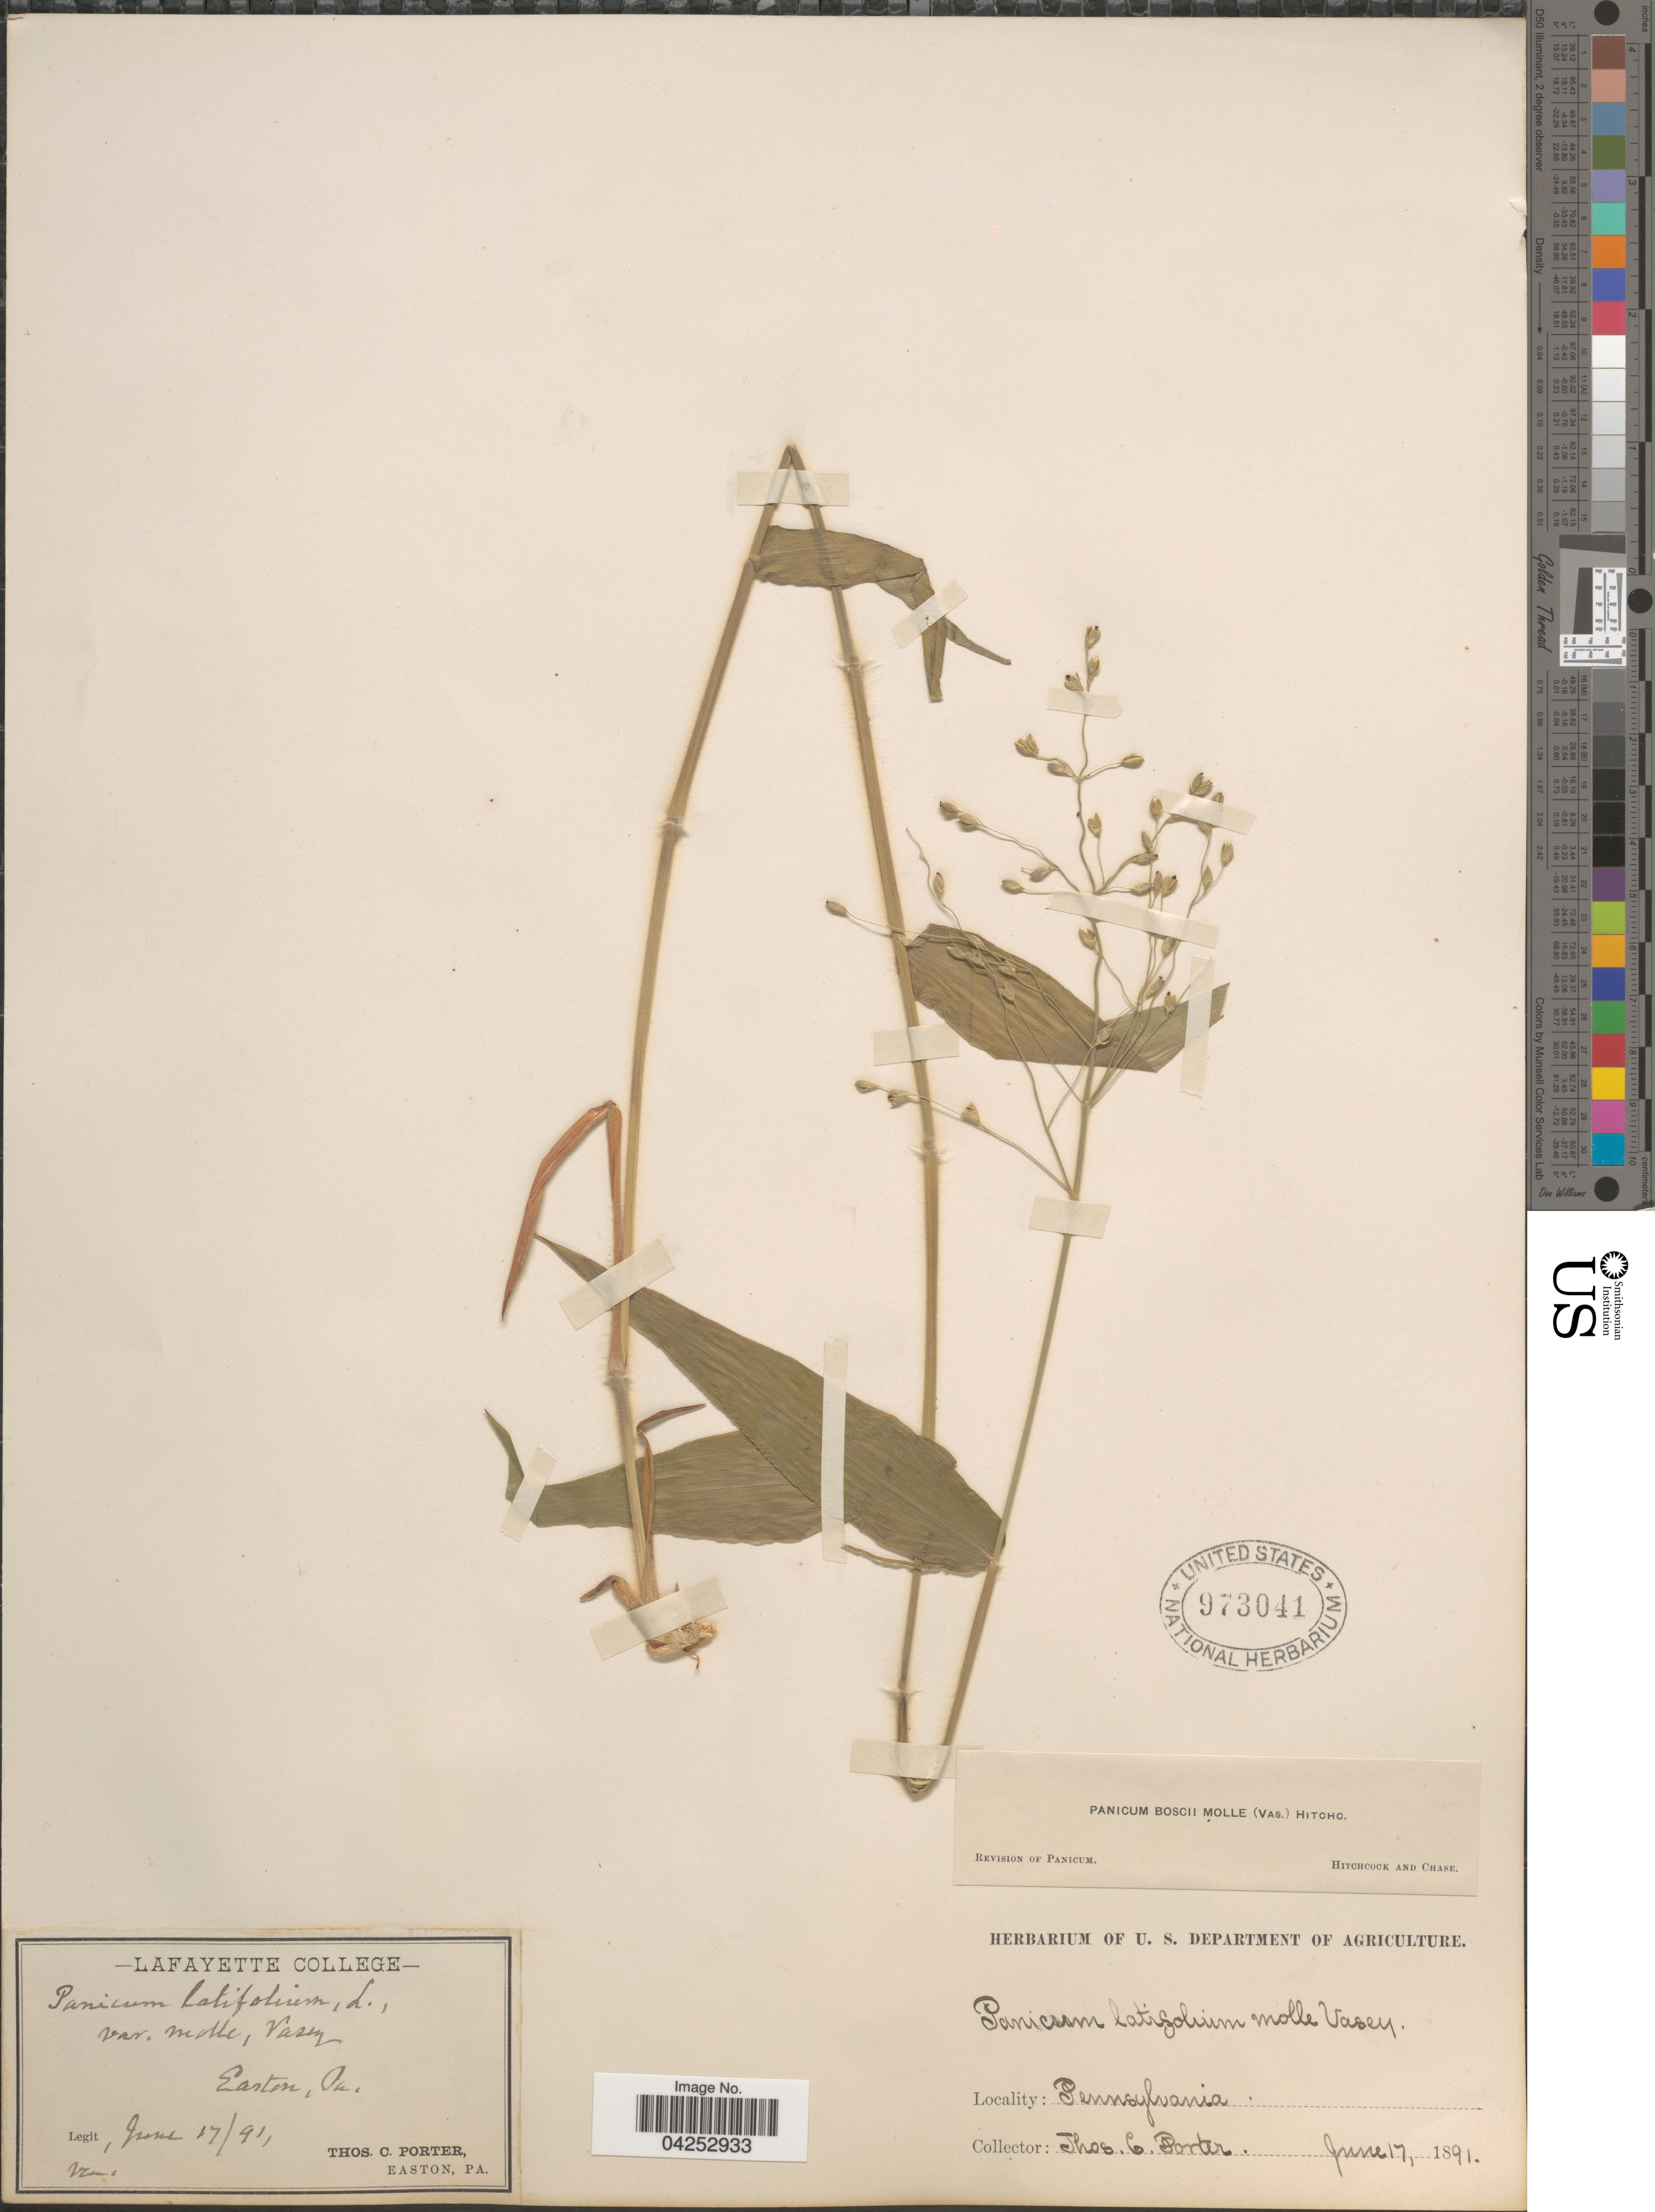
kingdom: Plantae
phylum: Tracheophyta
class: Liliopsida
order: Poales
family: Poaceae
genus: Dichanthelium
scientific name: Dichanthelium boscii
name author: (Poir.) Gould & C.A. Clark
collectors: T. Porter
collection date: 1891-06-17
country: United States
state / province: Pennsylvania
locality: Easton.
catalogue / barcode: US 973041